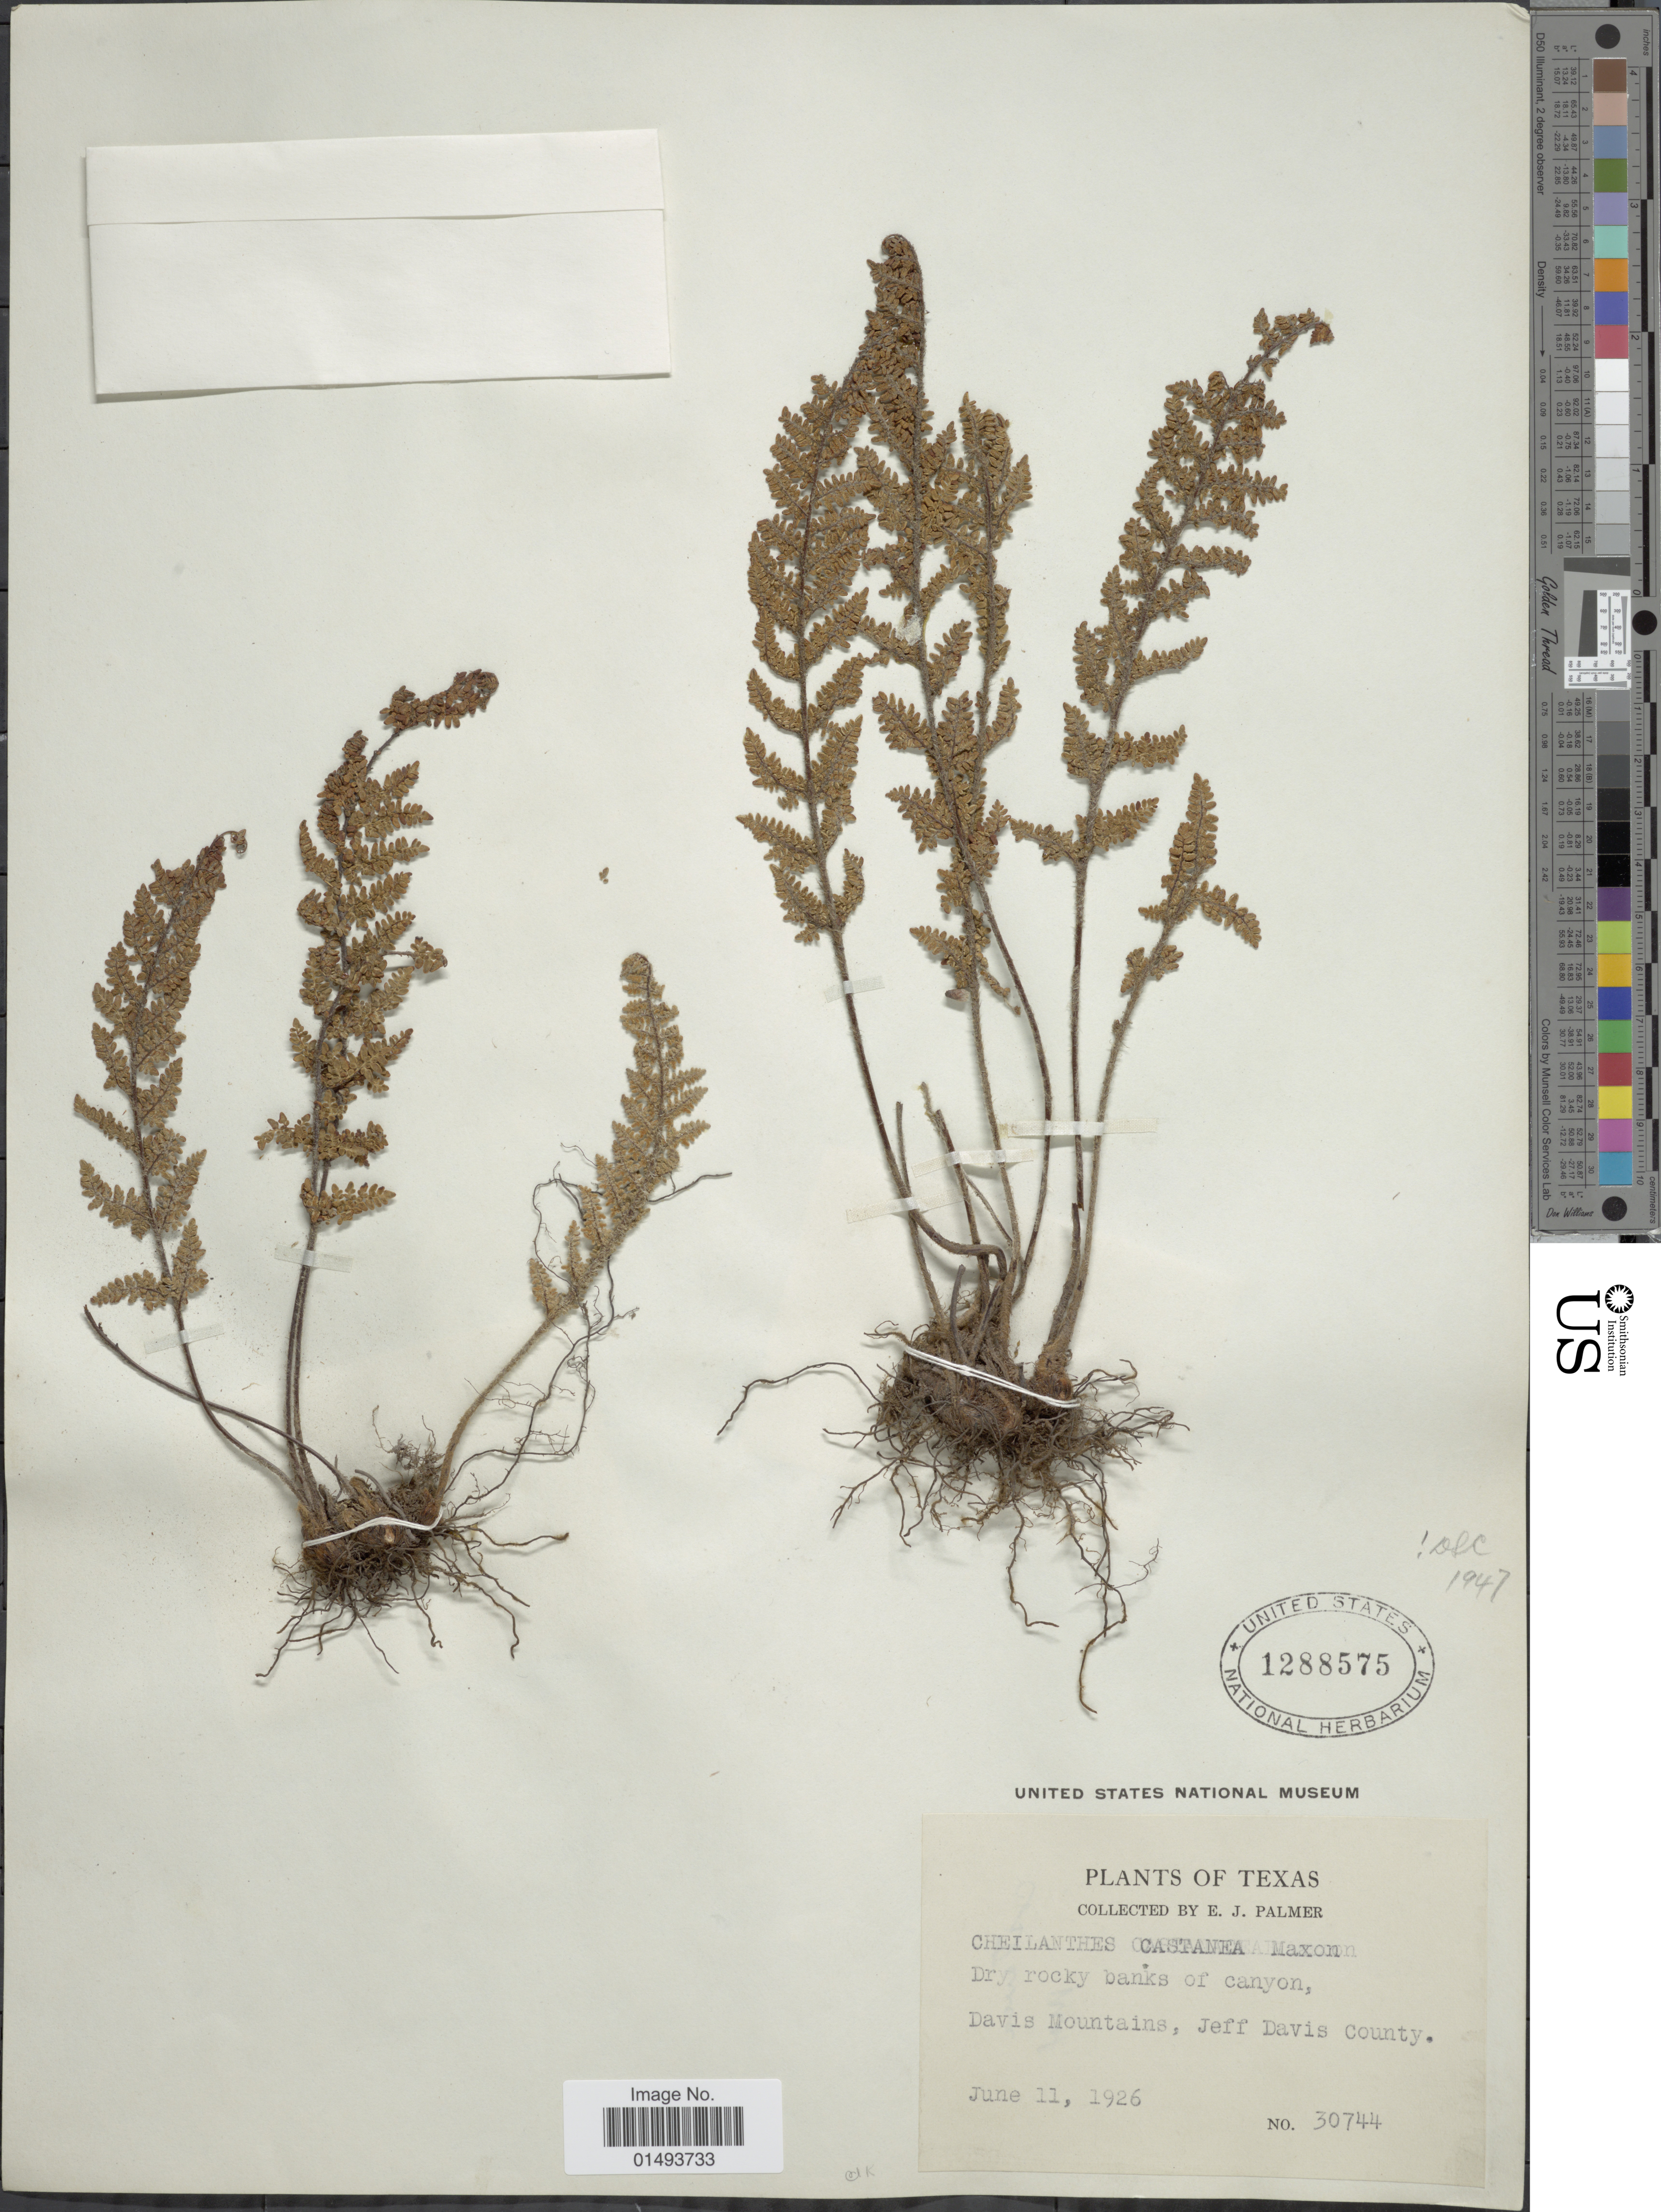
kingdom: Plantae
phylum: Tracheophyta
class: Polypodiopsida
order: Polypodiales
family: Pteridaceae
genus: Myriopteris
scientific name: Myriopteris rufa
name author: Fée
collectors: E. J. Palmer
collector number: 30744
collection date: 1926-06-11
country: United States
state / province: Texas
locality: Plants of Texas, Dry rocky banks of Canyon, Davis Mountains, Jeff Davis County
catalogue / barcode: US 1288575